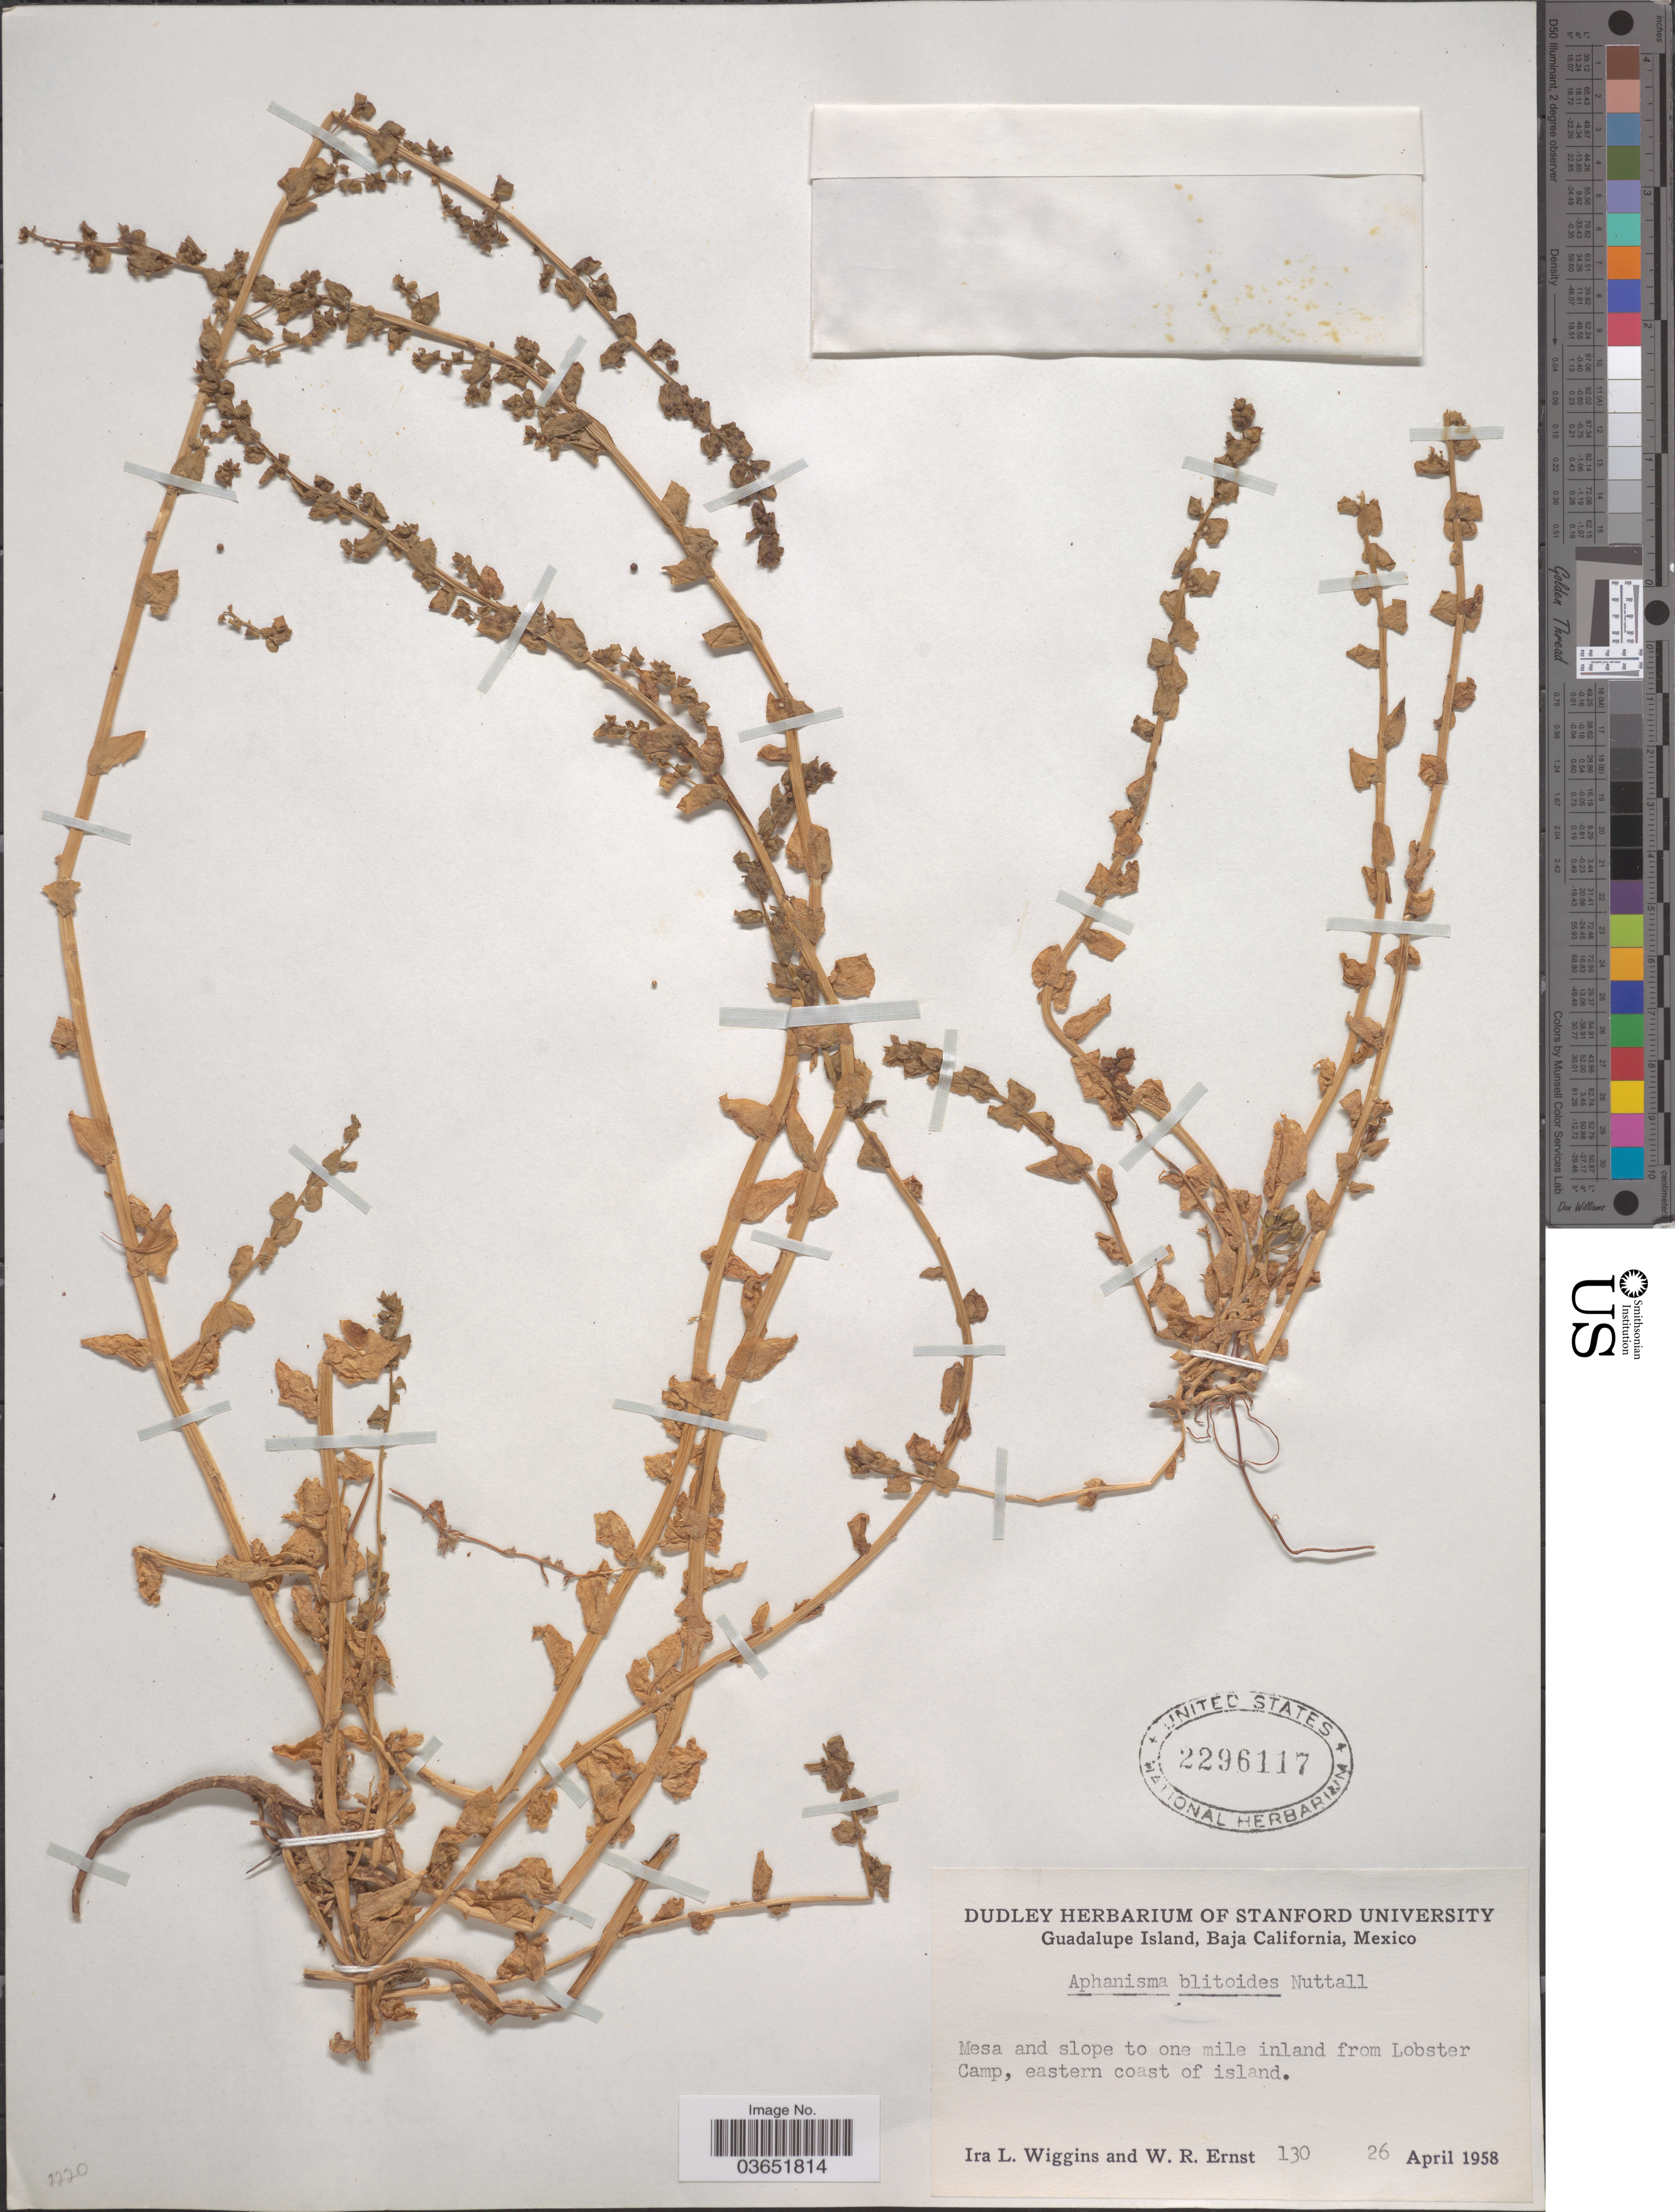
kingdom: Plantae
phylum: Tracheophyta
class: Magnoliopsida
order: Caryophyllales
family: Amaranthaceae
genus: Aphanisma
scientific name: Aphanisma blitoides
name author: Nutt. ex Moq.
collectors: I. L. Wiggins & W. R. Ernst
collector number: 130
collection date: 1958-04-26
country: Mexico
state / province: Baja California Norte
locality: Guadalupe Island. Mesa and slope to one mile inland from Lobster Camp, eastern coast of island.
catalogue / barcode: US 2296117